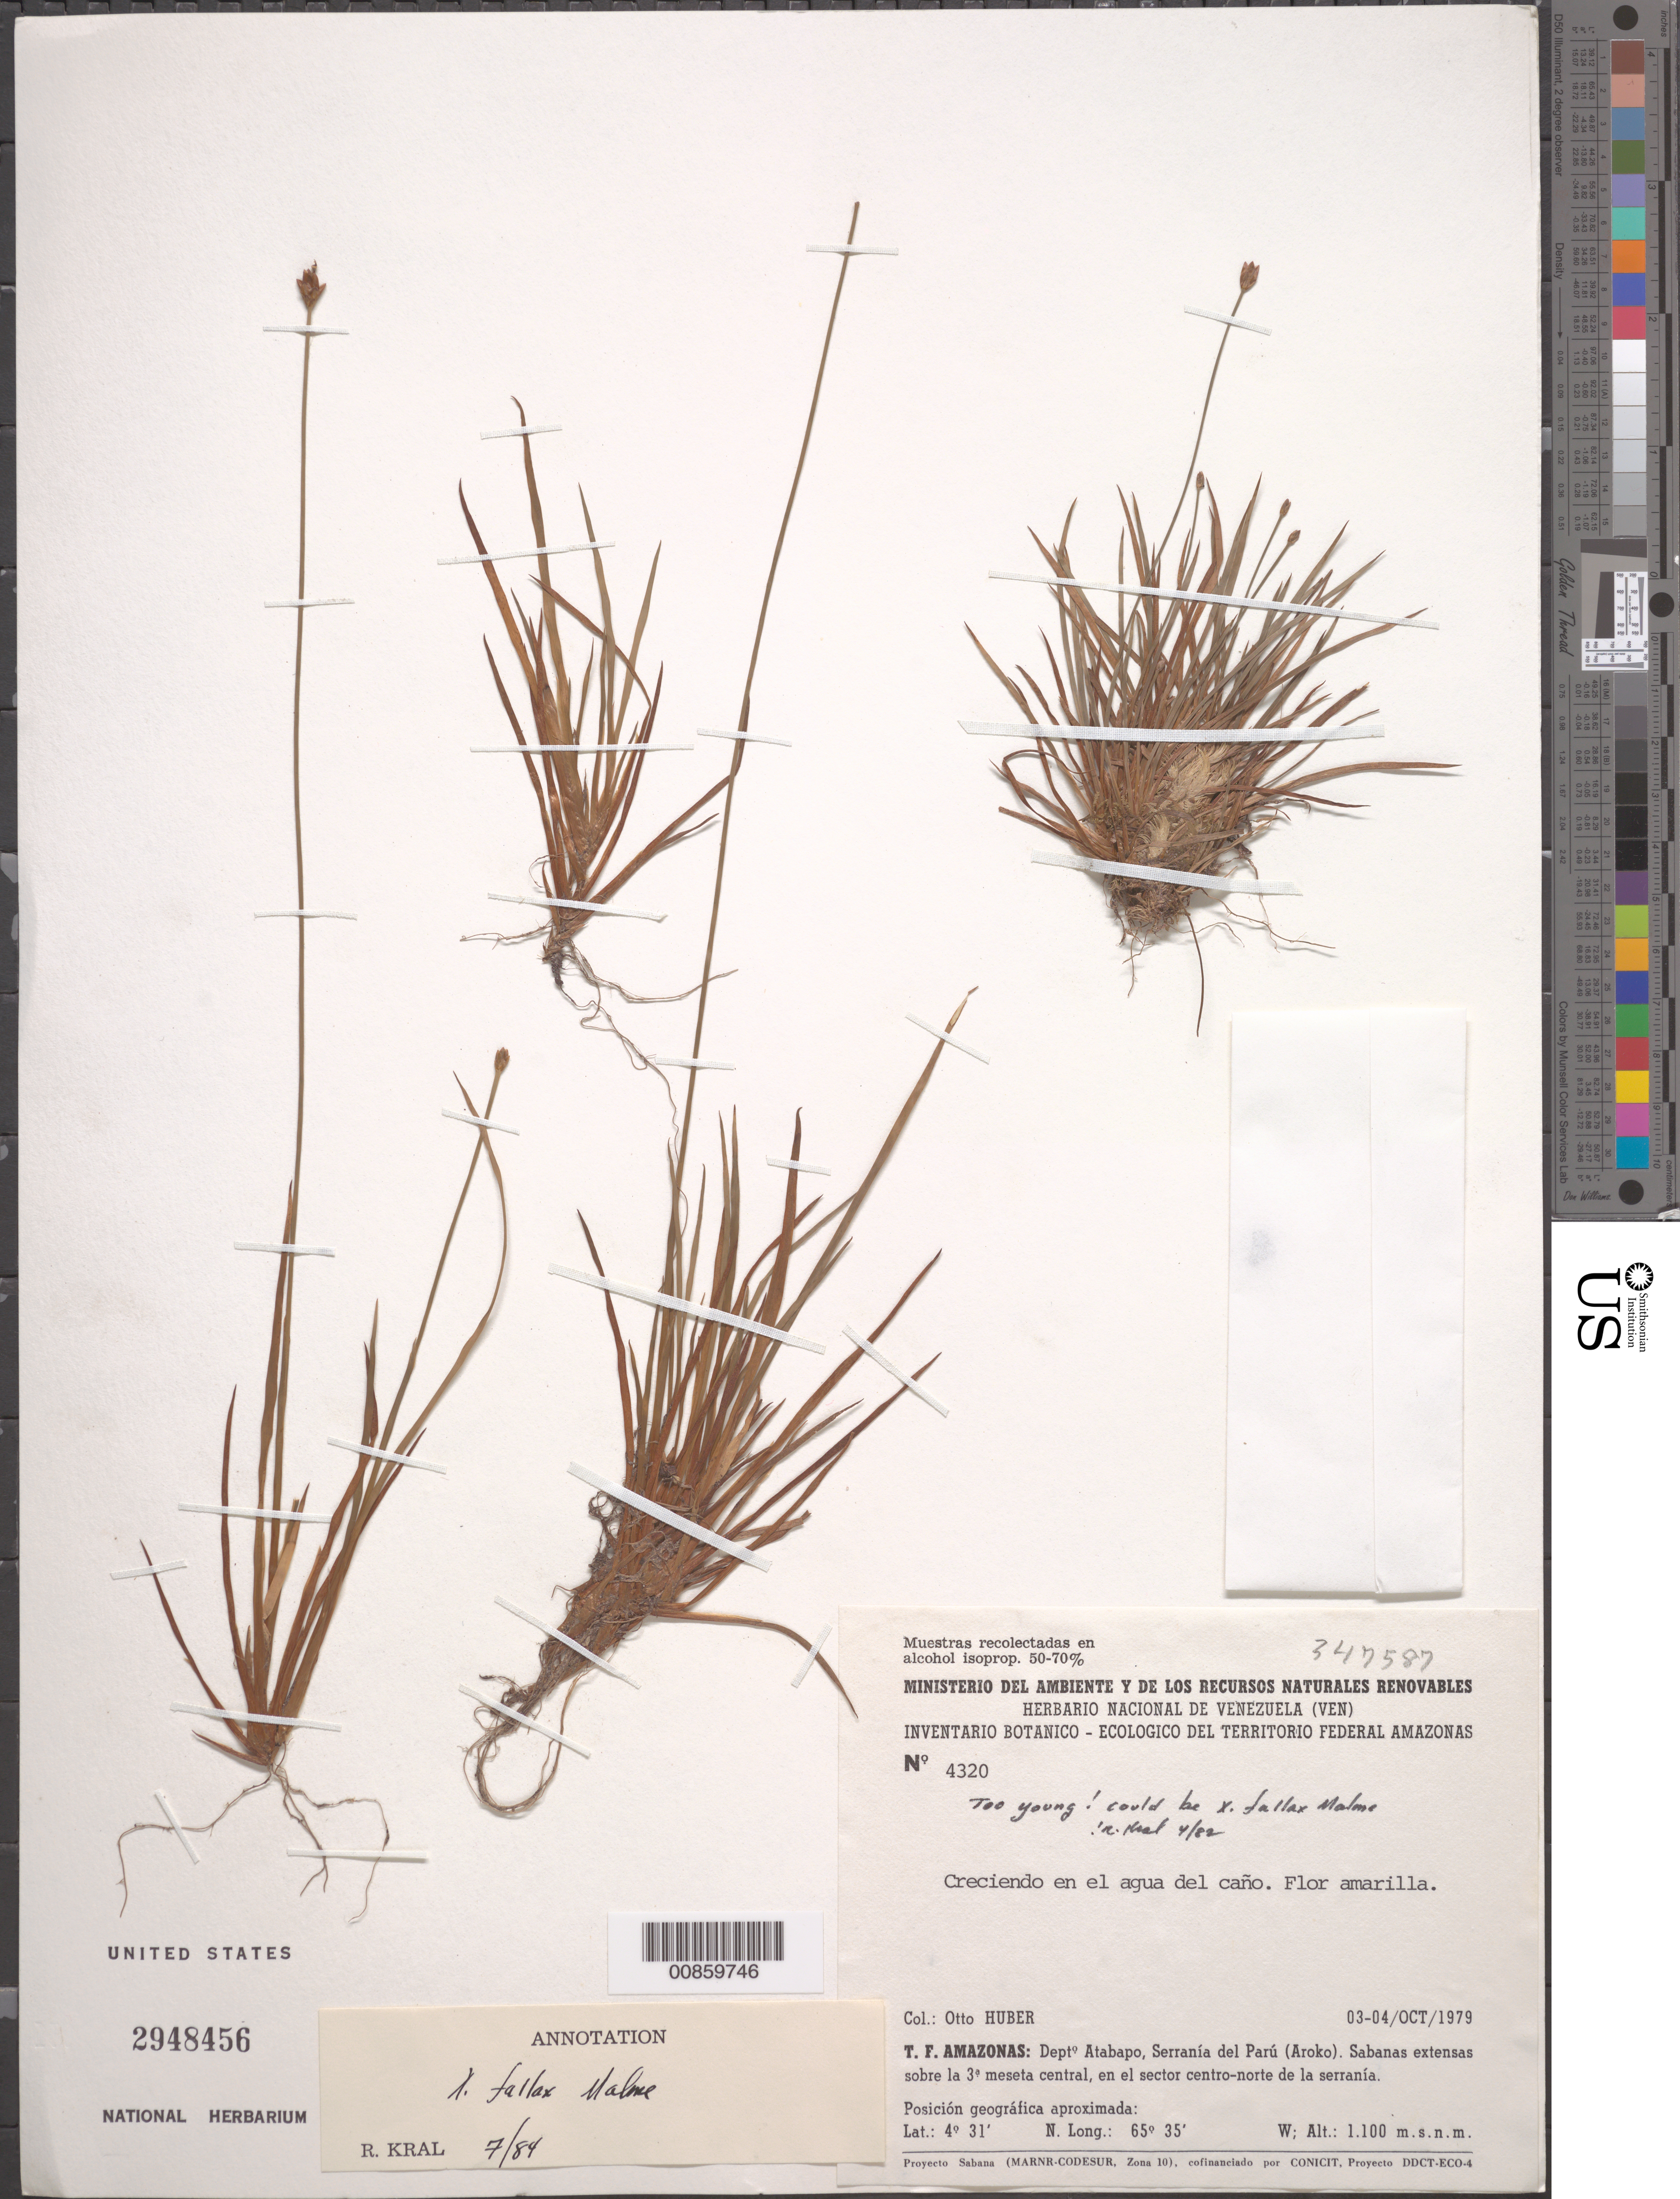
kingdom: Plantae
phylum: Tracheophyta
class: Liliopsida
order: Poales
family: Xyridaceae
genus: Xyris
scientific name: Xyris fallax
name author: Malme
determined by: Kral, Robert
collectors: O. Huber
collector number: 4320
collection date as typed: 3-Oct-79 to 4-Oct-79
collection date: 1979-10-03/1979-10-04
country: Venezuela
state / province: Amazonas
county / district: Atabapo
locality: Serranía del Parú (Aroko)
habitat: Creciendo en el agua del caño. Sabanas extensas sobre la 3a meseta central, en el sector centro-norte de la serranía.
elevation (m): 1100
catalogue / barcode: US 2948456